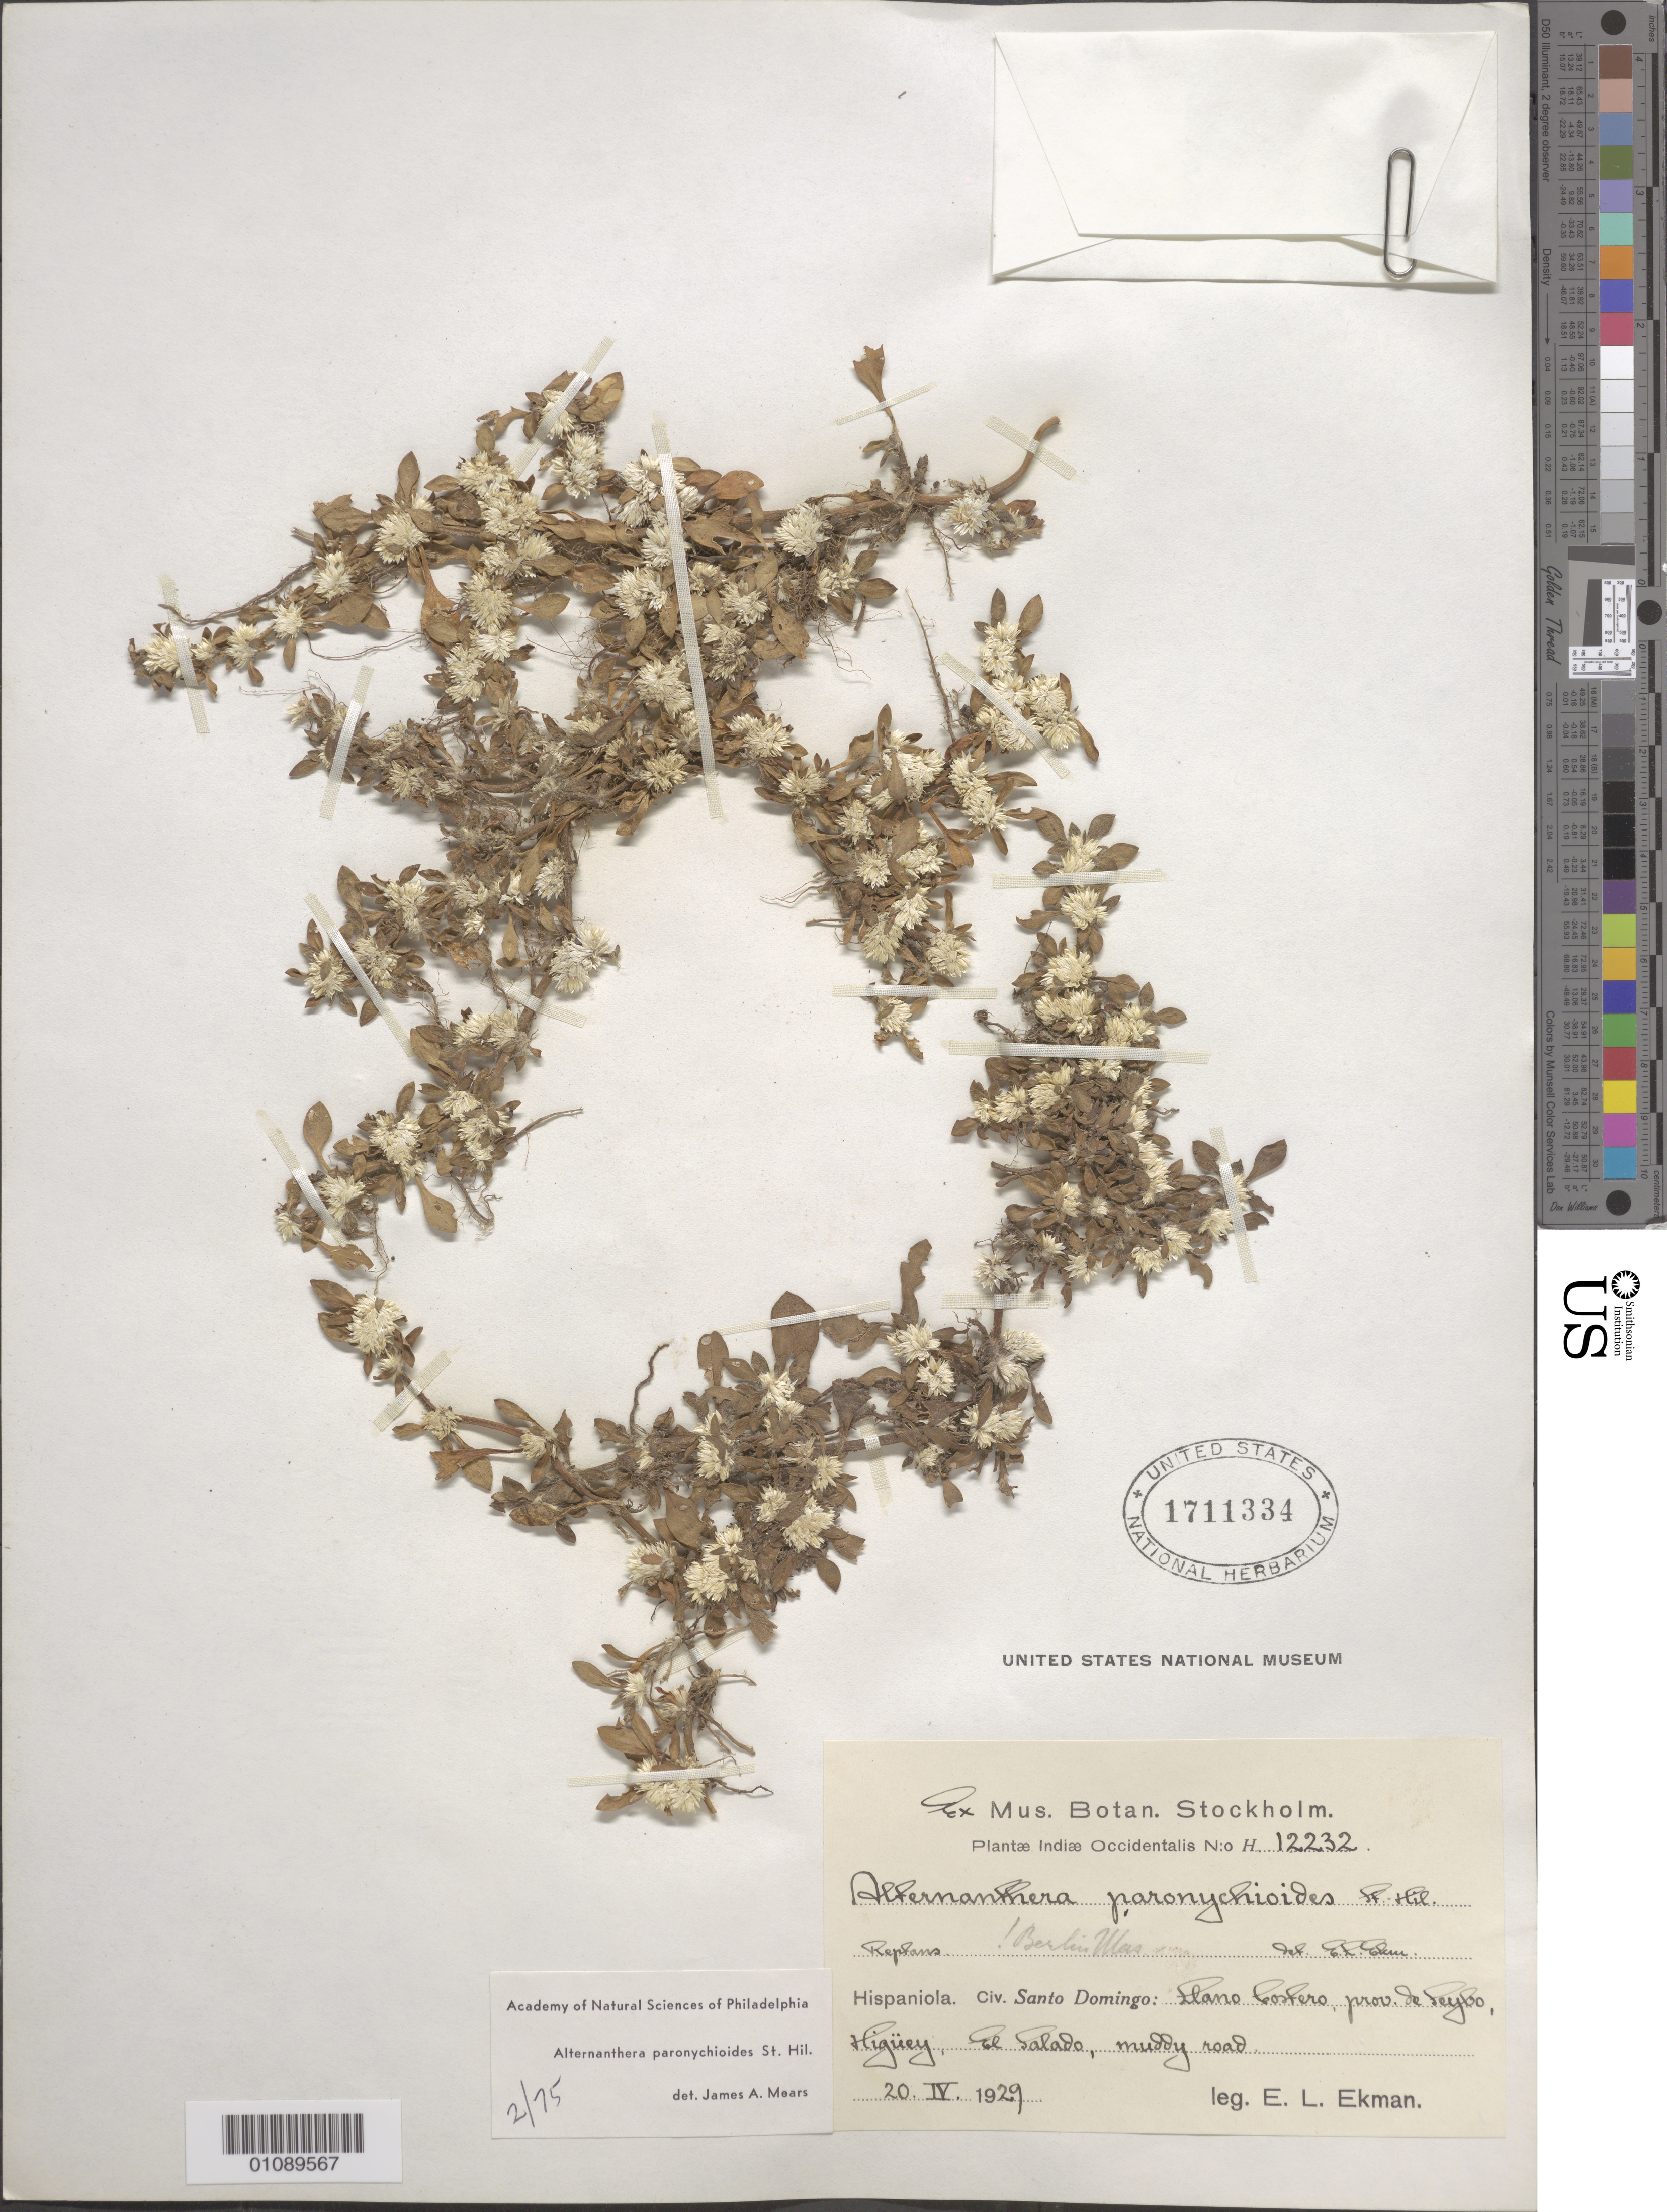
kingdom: Plantae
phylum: Tracheophyta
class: Magnoliopsida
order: Caryophyllales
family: Amaranthaceae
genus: Alternanthera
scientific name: Alternanthera paronychioides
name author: A. St.-Hil.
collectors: E. L. Ekman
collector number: H 12232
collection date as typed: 20 Apr 1929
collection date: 1929-04-20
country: Dominican Republic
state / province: El Seibo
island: Hispaniola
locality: Llano Costero prov de Seybo, Higuey, El Salado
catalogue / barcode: US 1711334